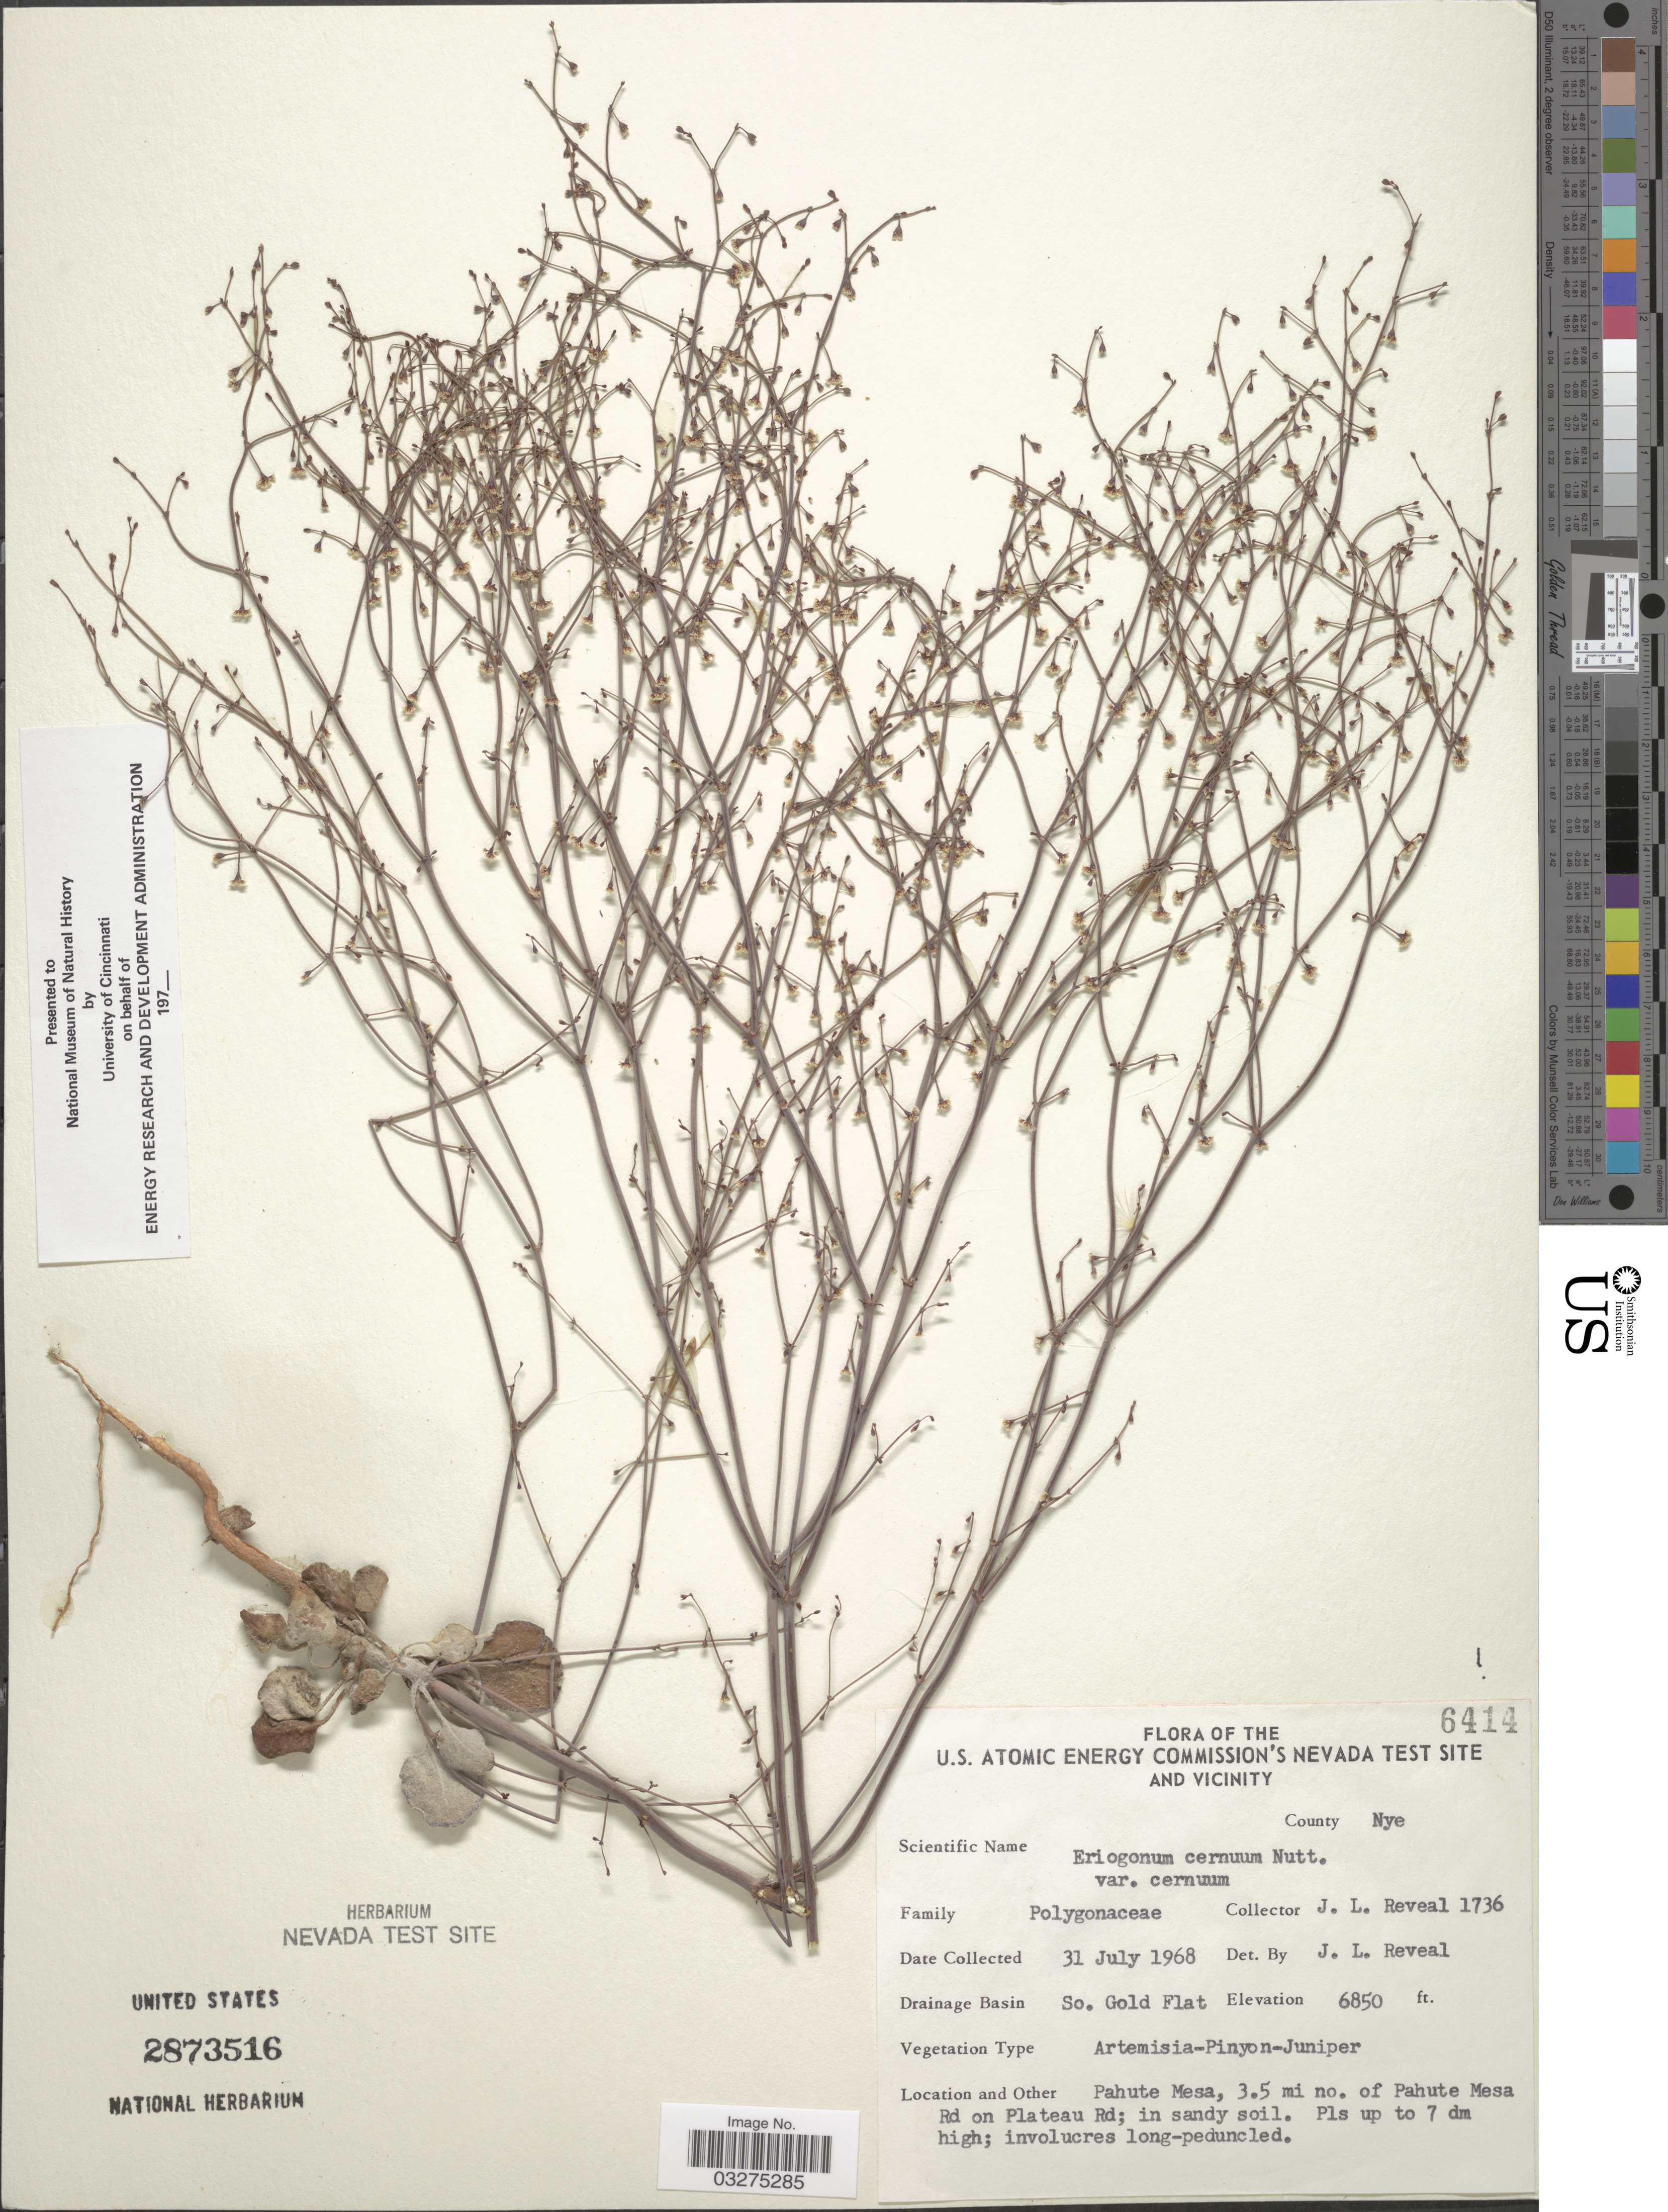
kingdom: Plantae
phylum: Tracheophyta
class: Magnoliopsida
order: Caryophyllales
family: Polygonaceae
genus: Eriogonum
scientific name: Eriogonum cernuum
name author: Nutt.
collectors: J. L. Reveal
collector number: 1736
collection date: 1968-07-31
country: United States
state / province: Nevada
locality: U.S. Atomic Energy Commission's Nevada Test Site and Vicinity, County Nye, Drainage Basin So. Gold Flat, Pahute Mesa, 3.5 mi no. of Pahute Mesa Rd on Plateau Rd.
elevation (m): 2088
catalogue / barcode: US 2873516